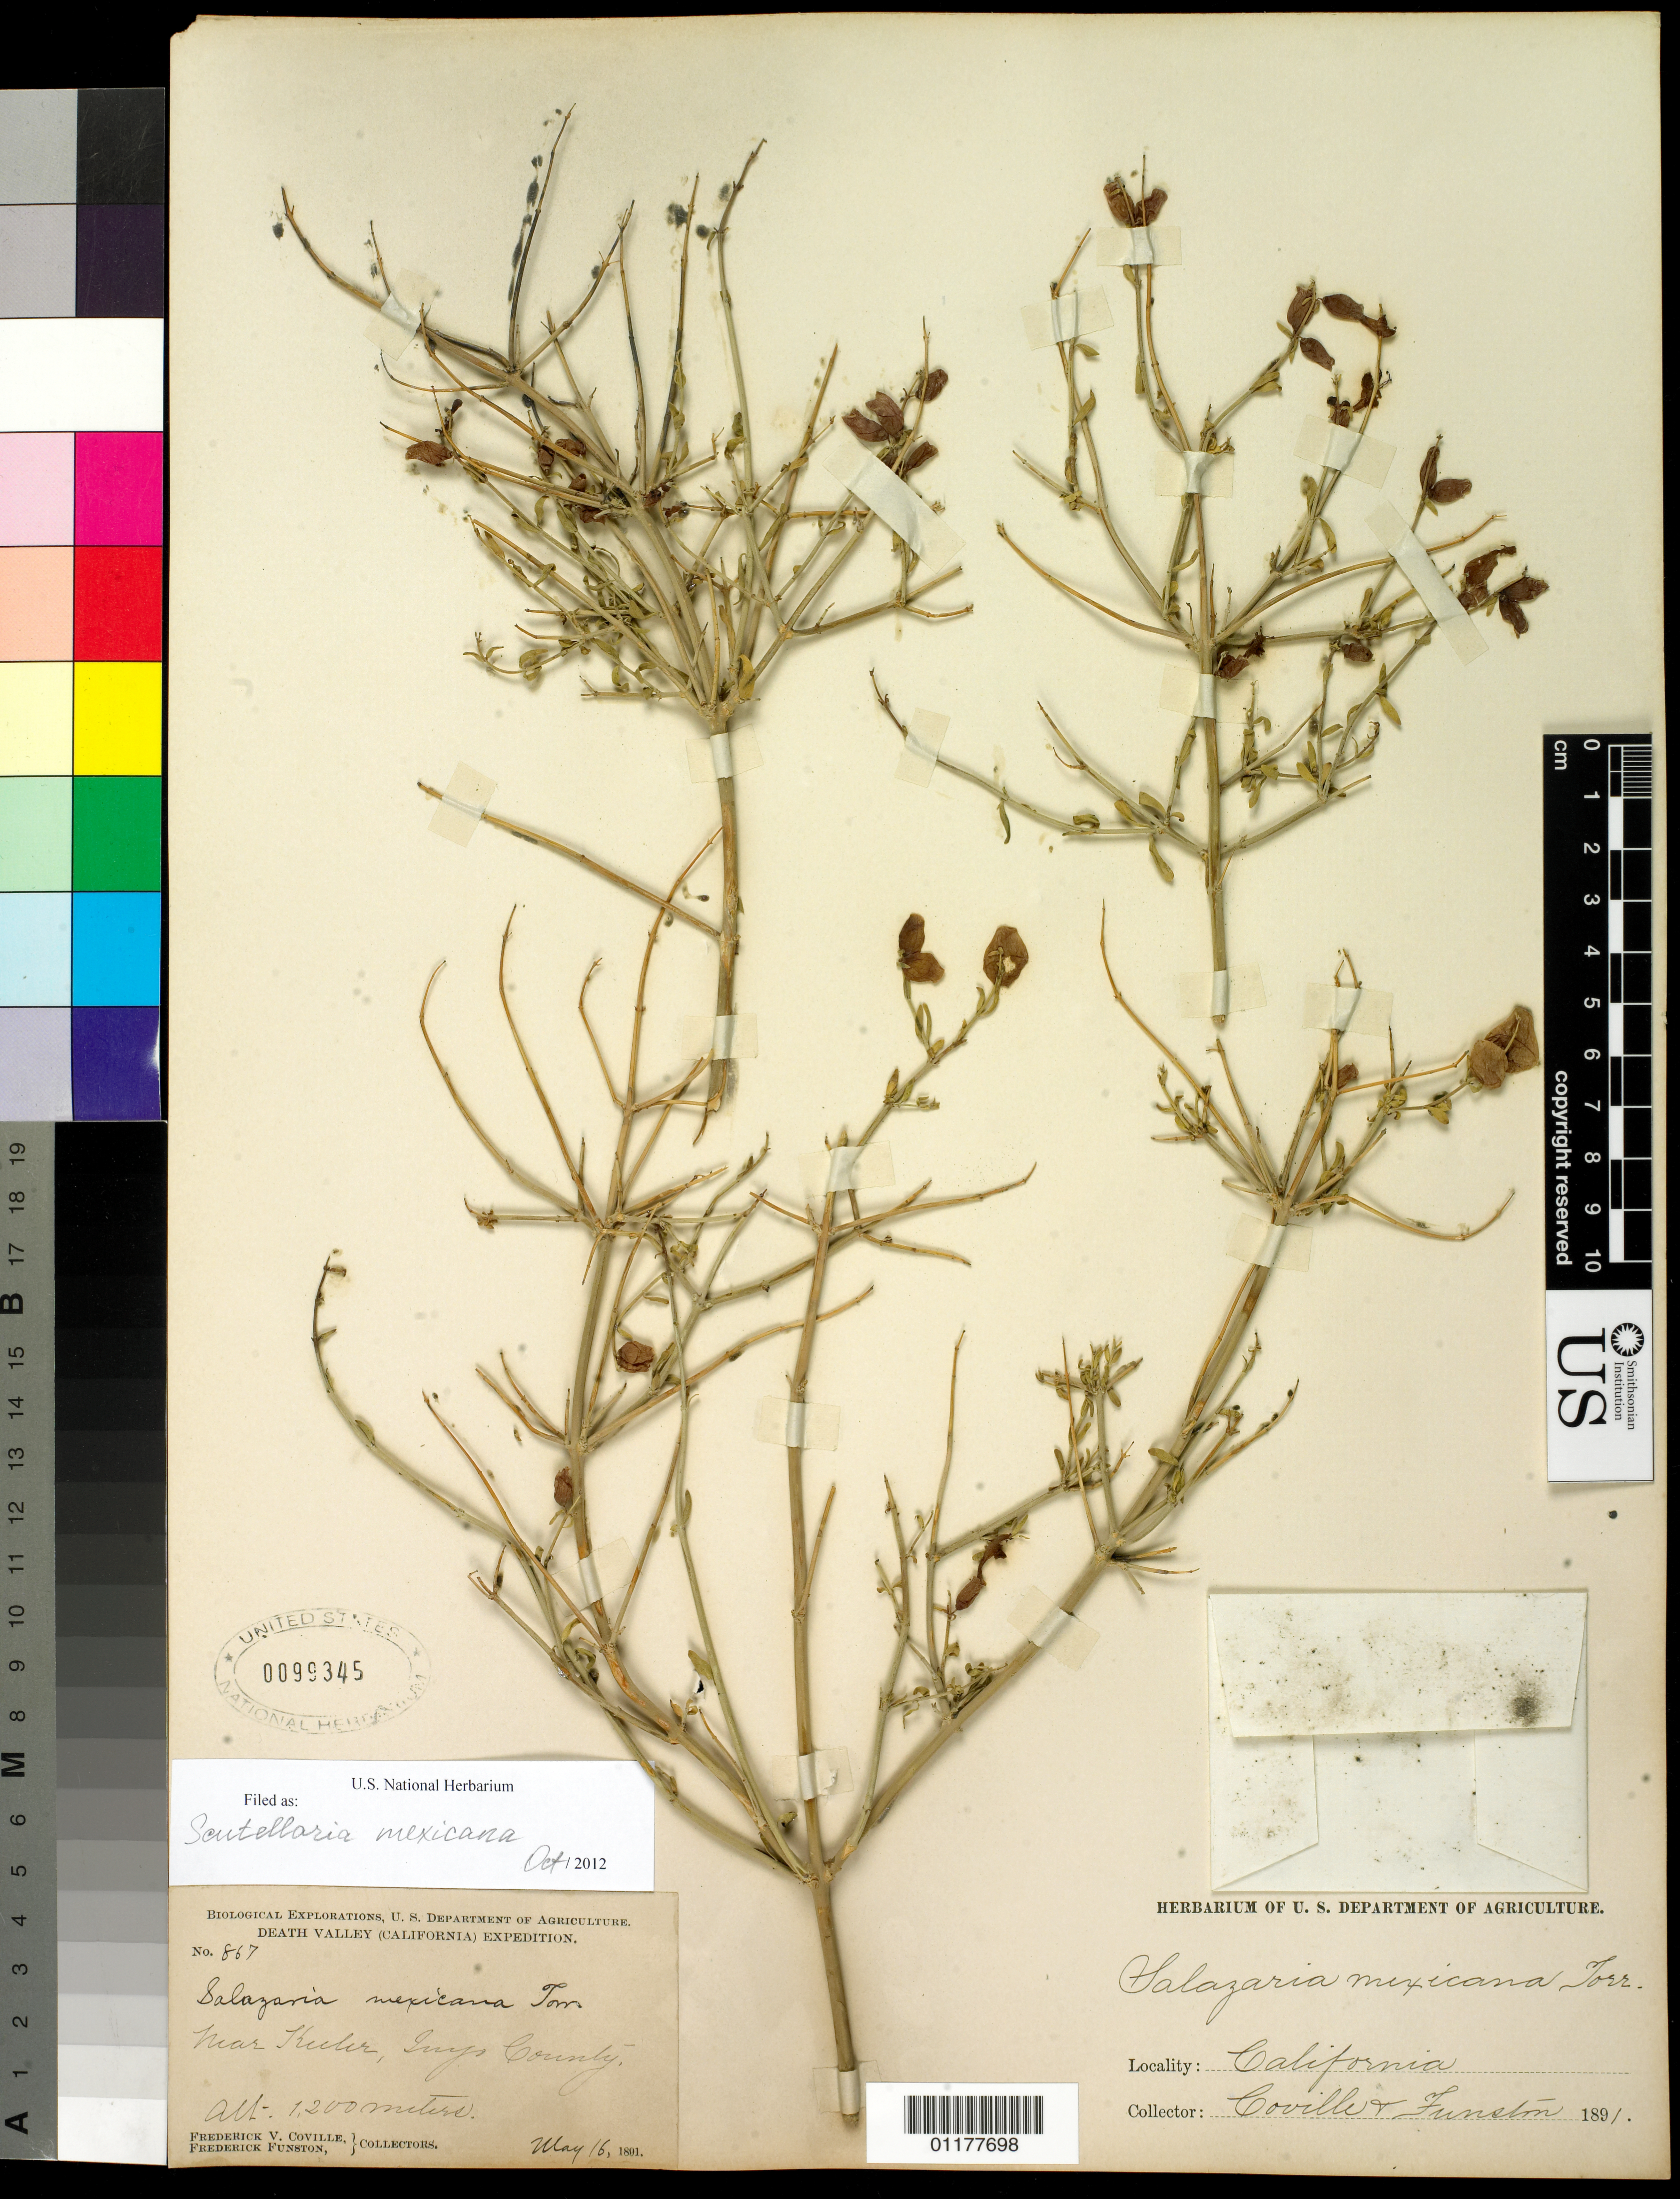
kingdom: Plantae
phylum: Tracheophyta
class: Magnoliopsida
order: Lamiales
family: Lamiaceae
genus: Scutellaria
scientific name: Scutellaria mexicana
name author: (Torr.) A.J. Paton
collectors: F. V. Coville & F. Funston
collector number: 867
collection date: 1891-05-16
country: United States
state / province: California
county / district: Inyo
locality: near Keeler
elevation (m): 1200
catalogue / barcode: US 99345